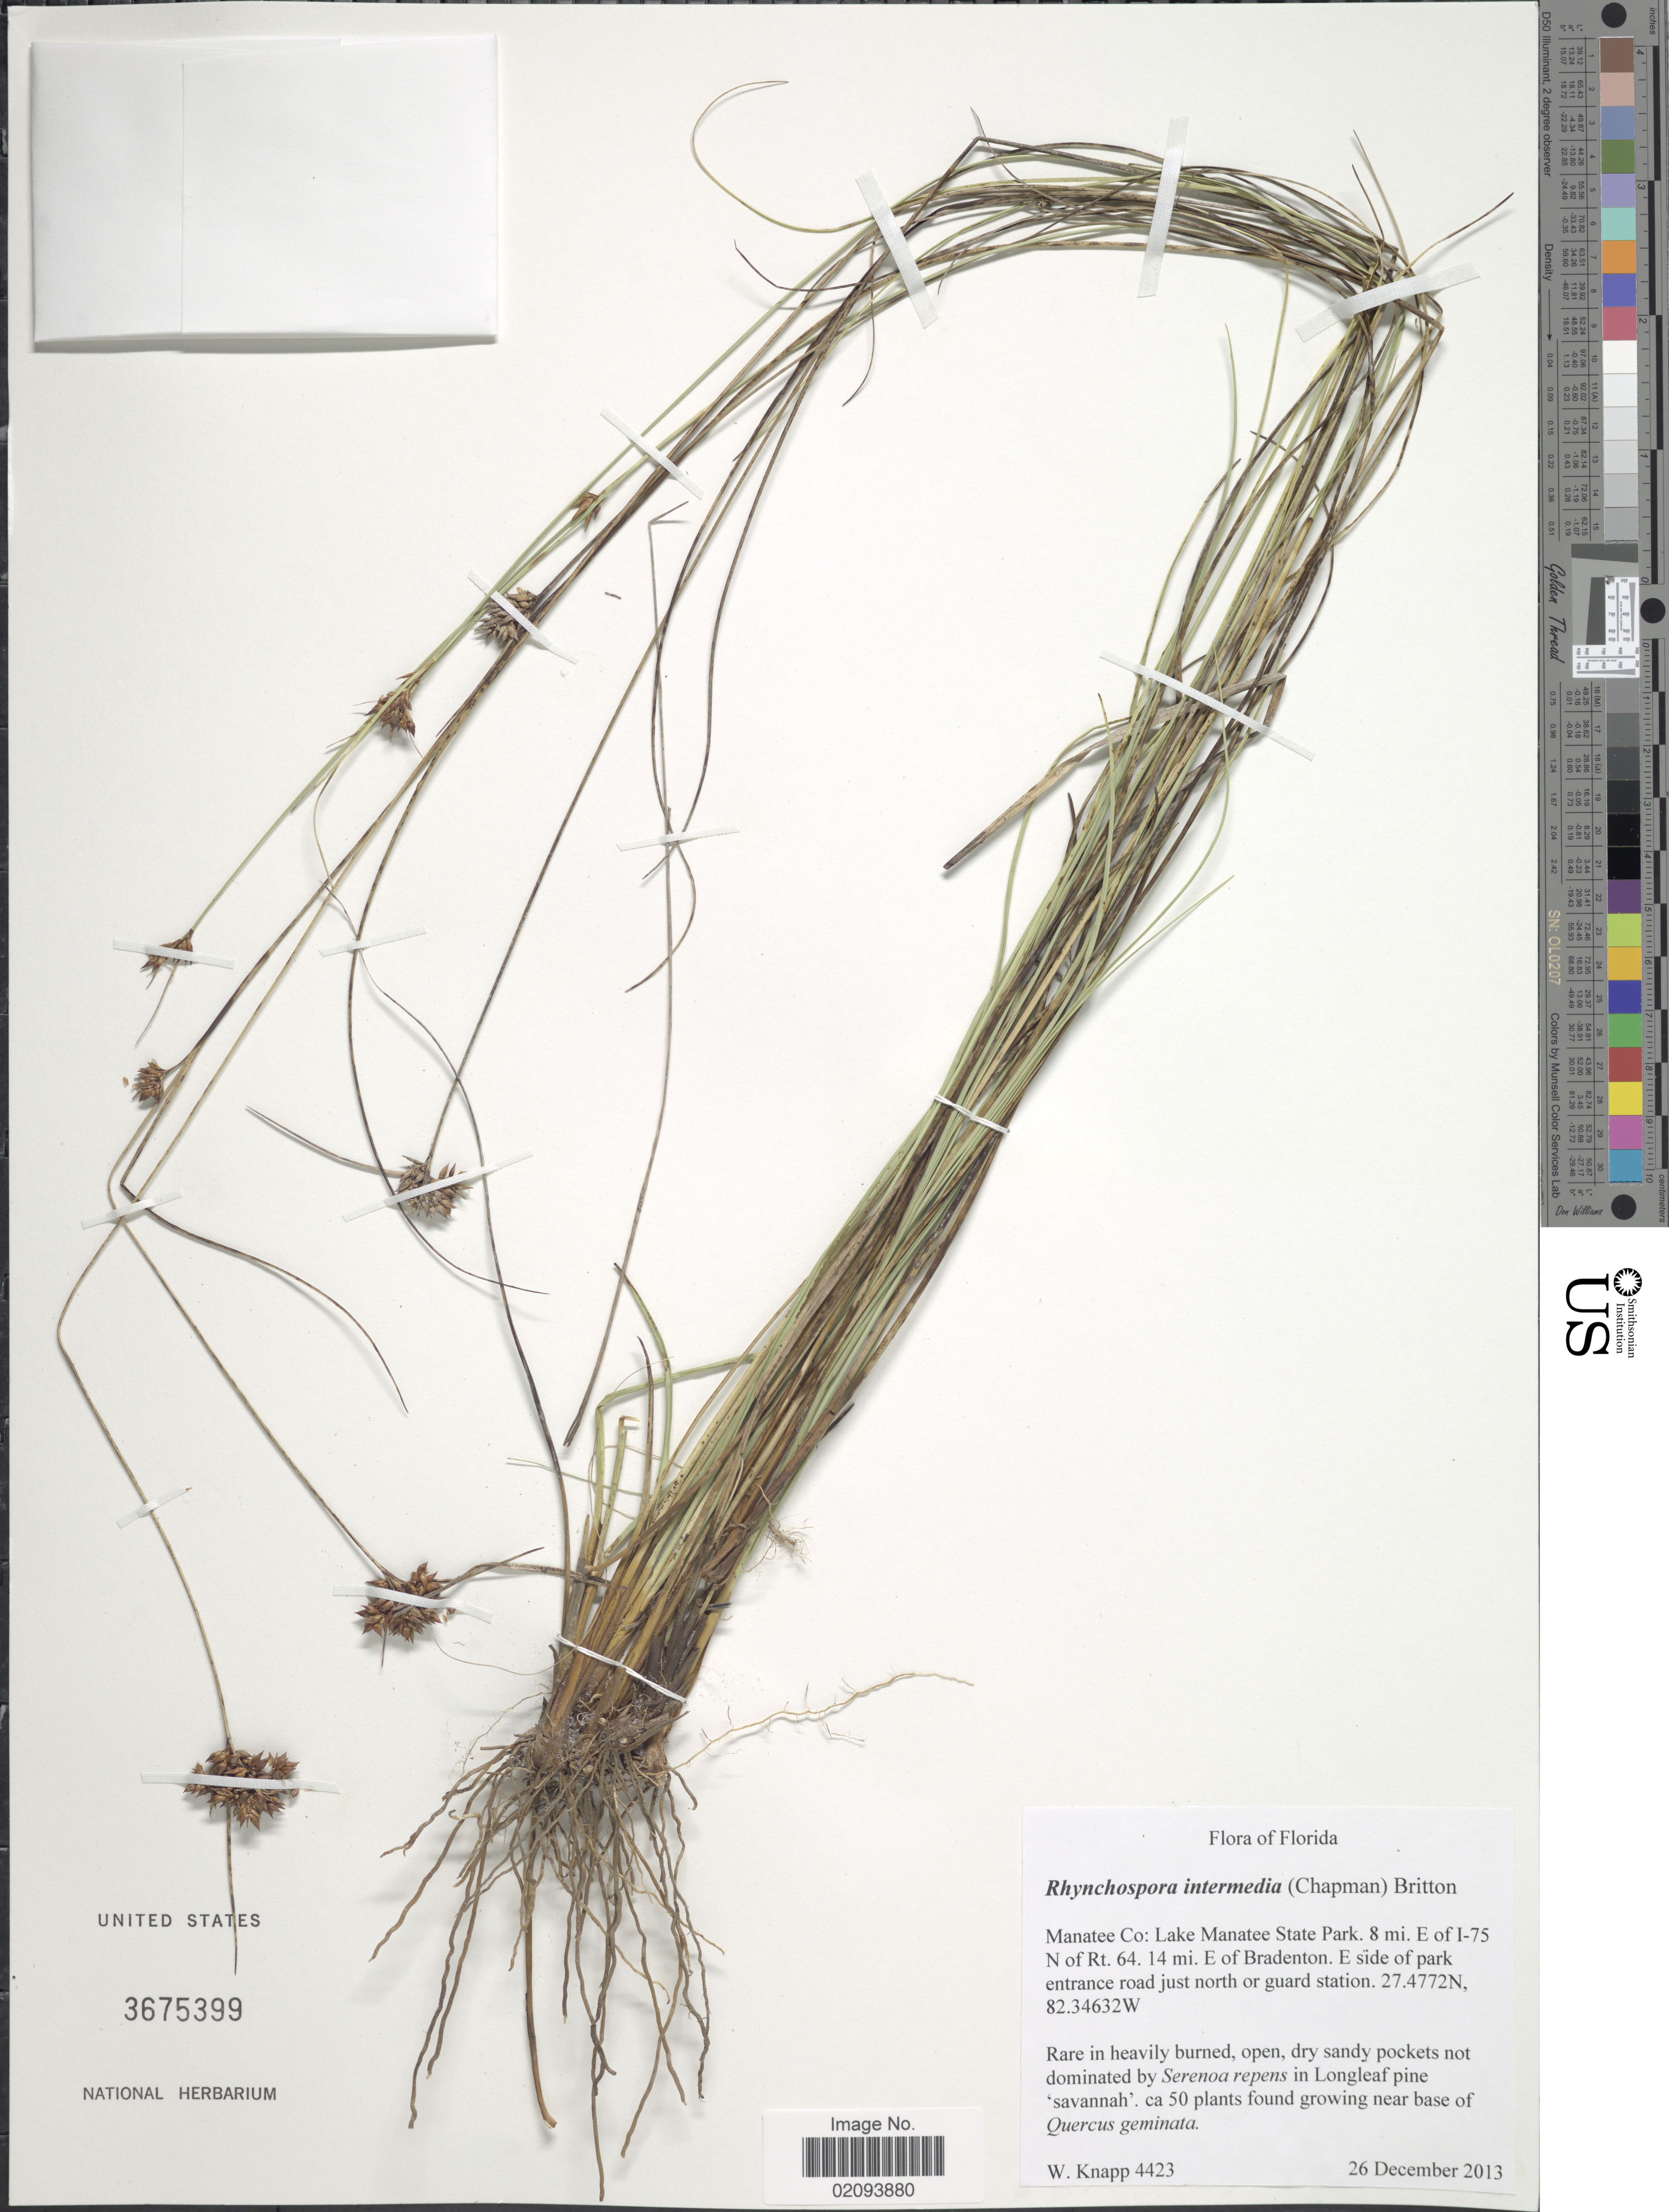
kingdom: Plantae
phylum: Tracheophyta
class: Liliopsida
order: Poales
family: Cyperaceae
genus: Rhynchospora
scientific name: Rhynchospora intermedia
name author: (Chapm.) Britton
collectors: W. Knapp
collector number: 4423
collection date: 2013-12-26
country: United States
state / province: Florida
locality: Manatee Co: Lake Manatee State Park. 8 mi E of I-75 N of Rt. 64. 14 mi. E of Bradenton. E side of park entrance road just north or guard station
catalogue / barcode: US 3675399